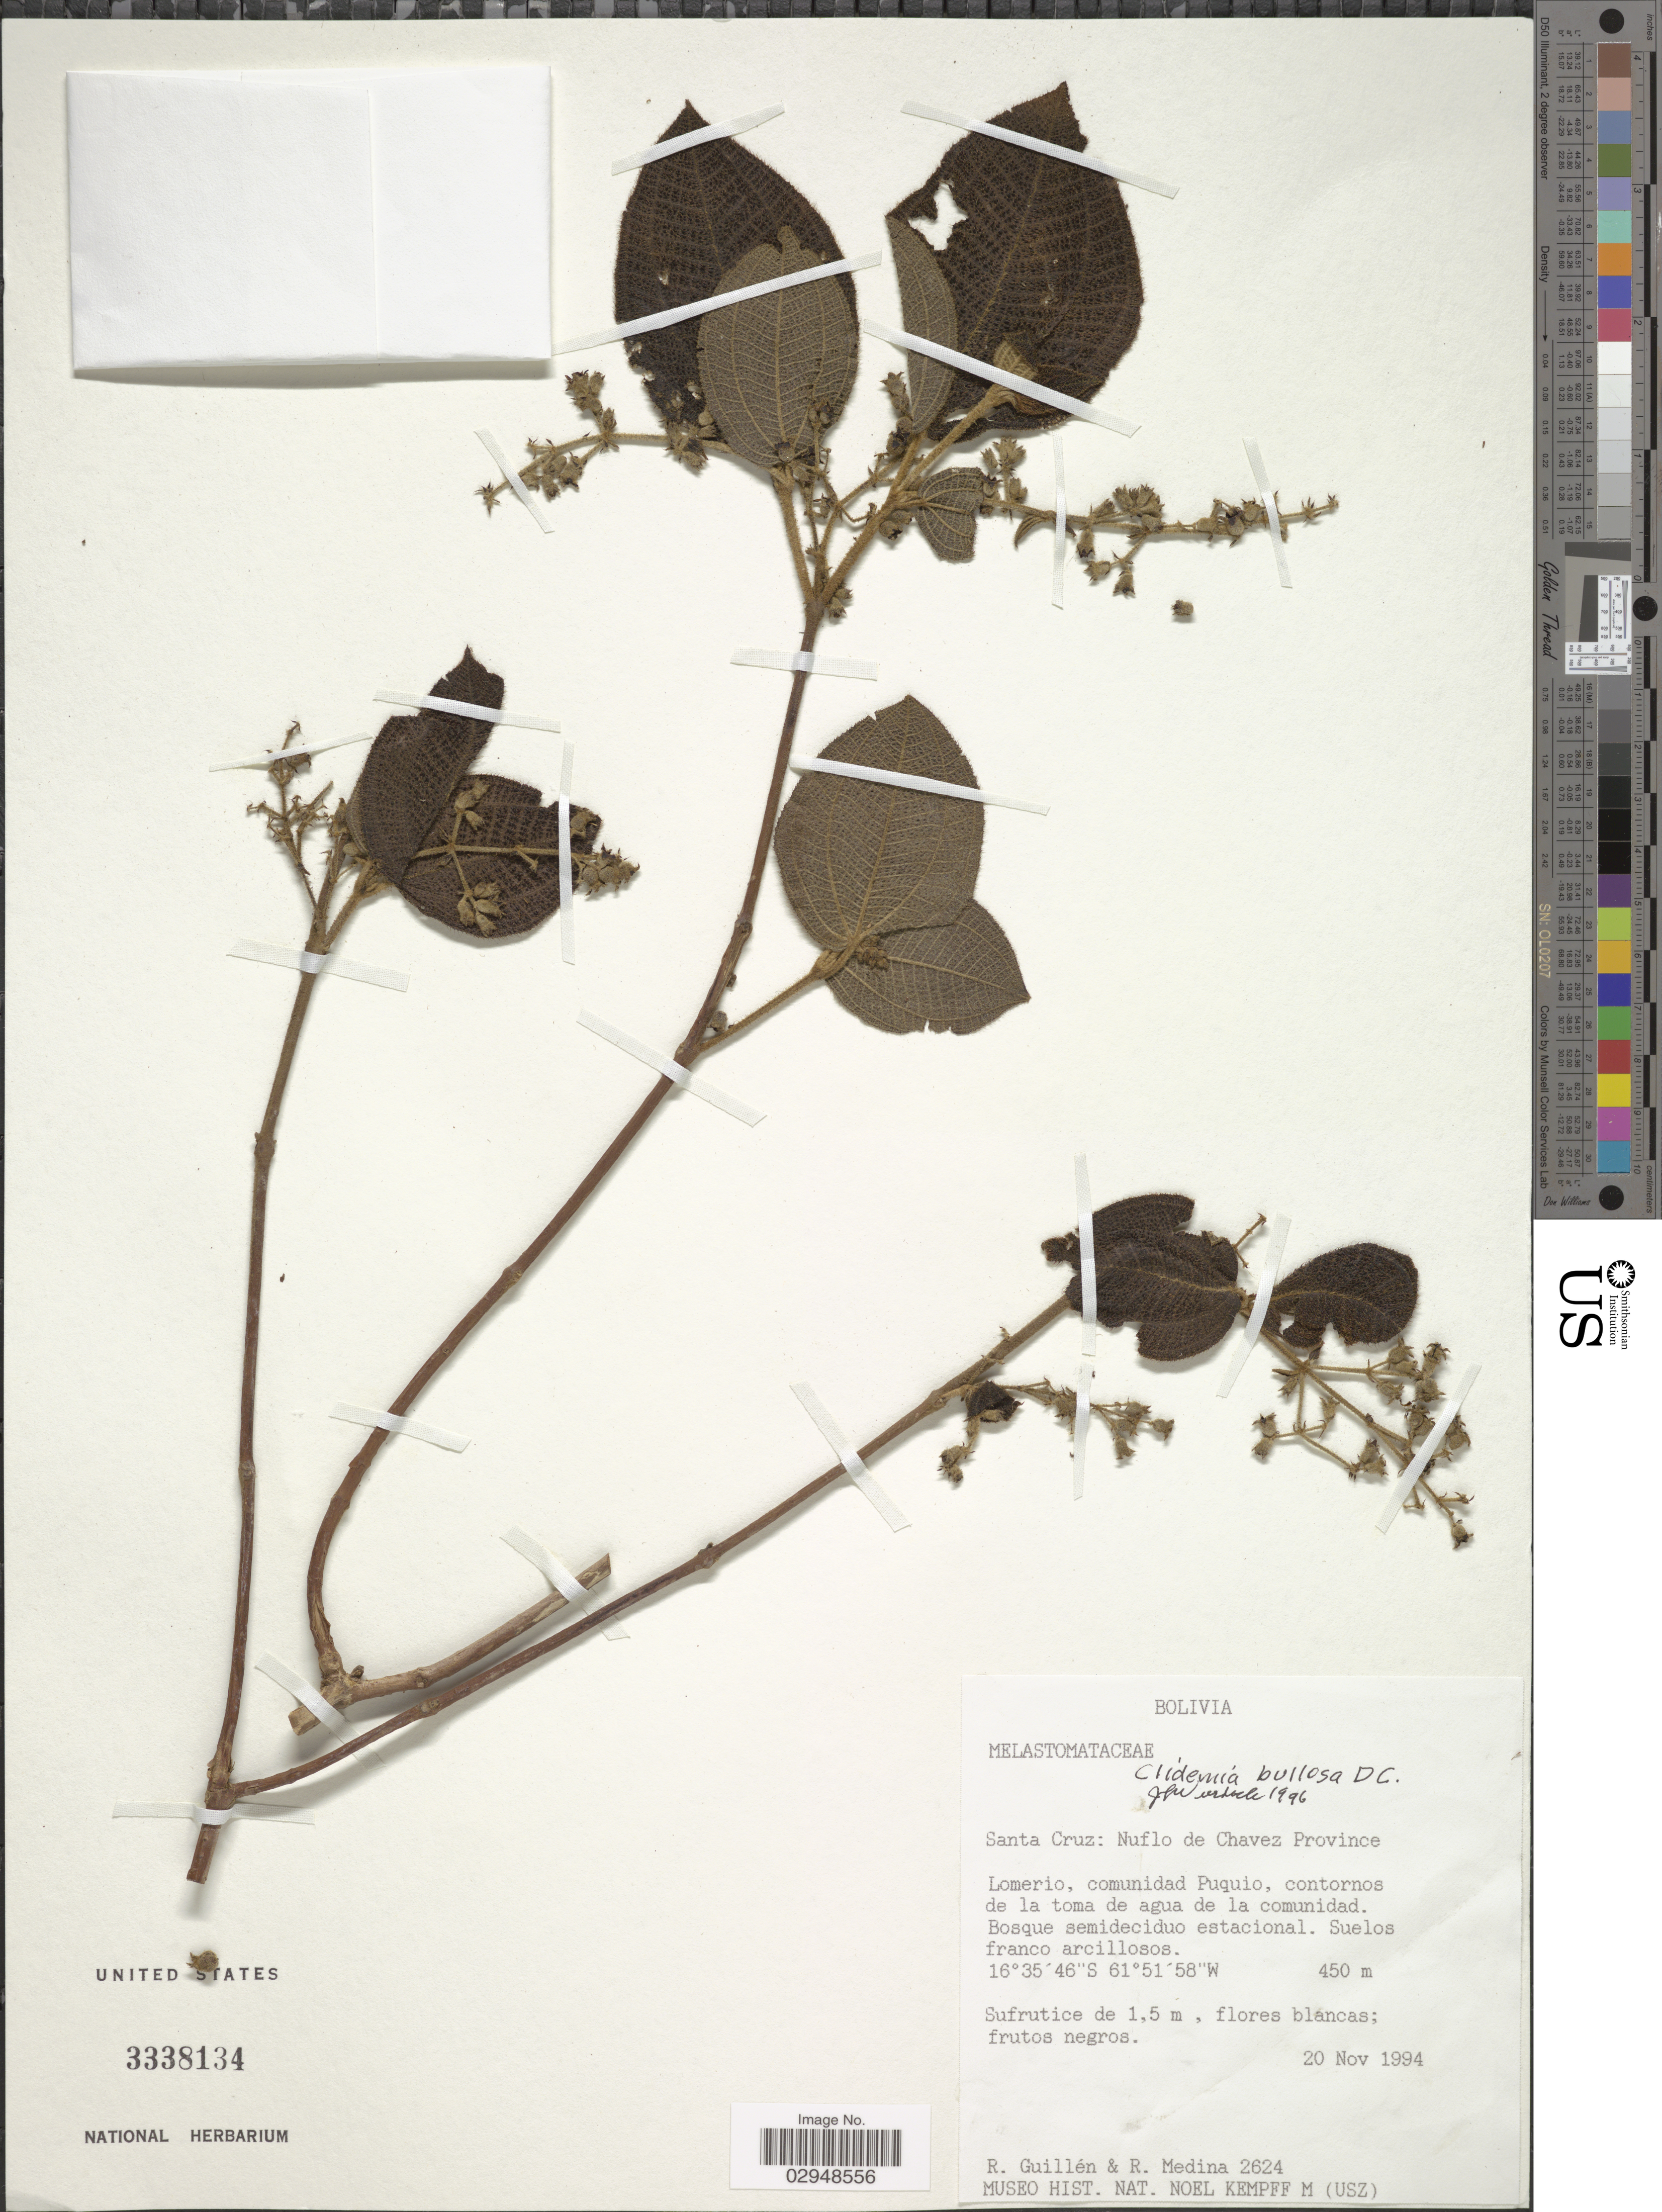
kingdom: Plantae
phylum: Tracheophyta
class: Magnoliopsida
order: Myrtales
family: Melastomataceae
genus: Clidemia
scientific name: Clidemia bullosa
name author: DC.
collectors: R. Guillen & R. Medina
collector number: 2624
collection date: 1994-11-20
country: Bolivia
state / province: Santa Cruz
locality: Nuflo de Chavez Province. Lomerio, comunidad Puquio, contornos de la toma de agua de la comunidad.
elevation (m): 450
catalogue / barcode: US 3338134